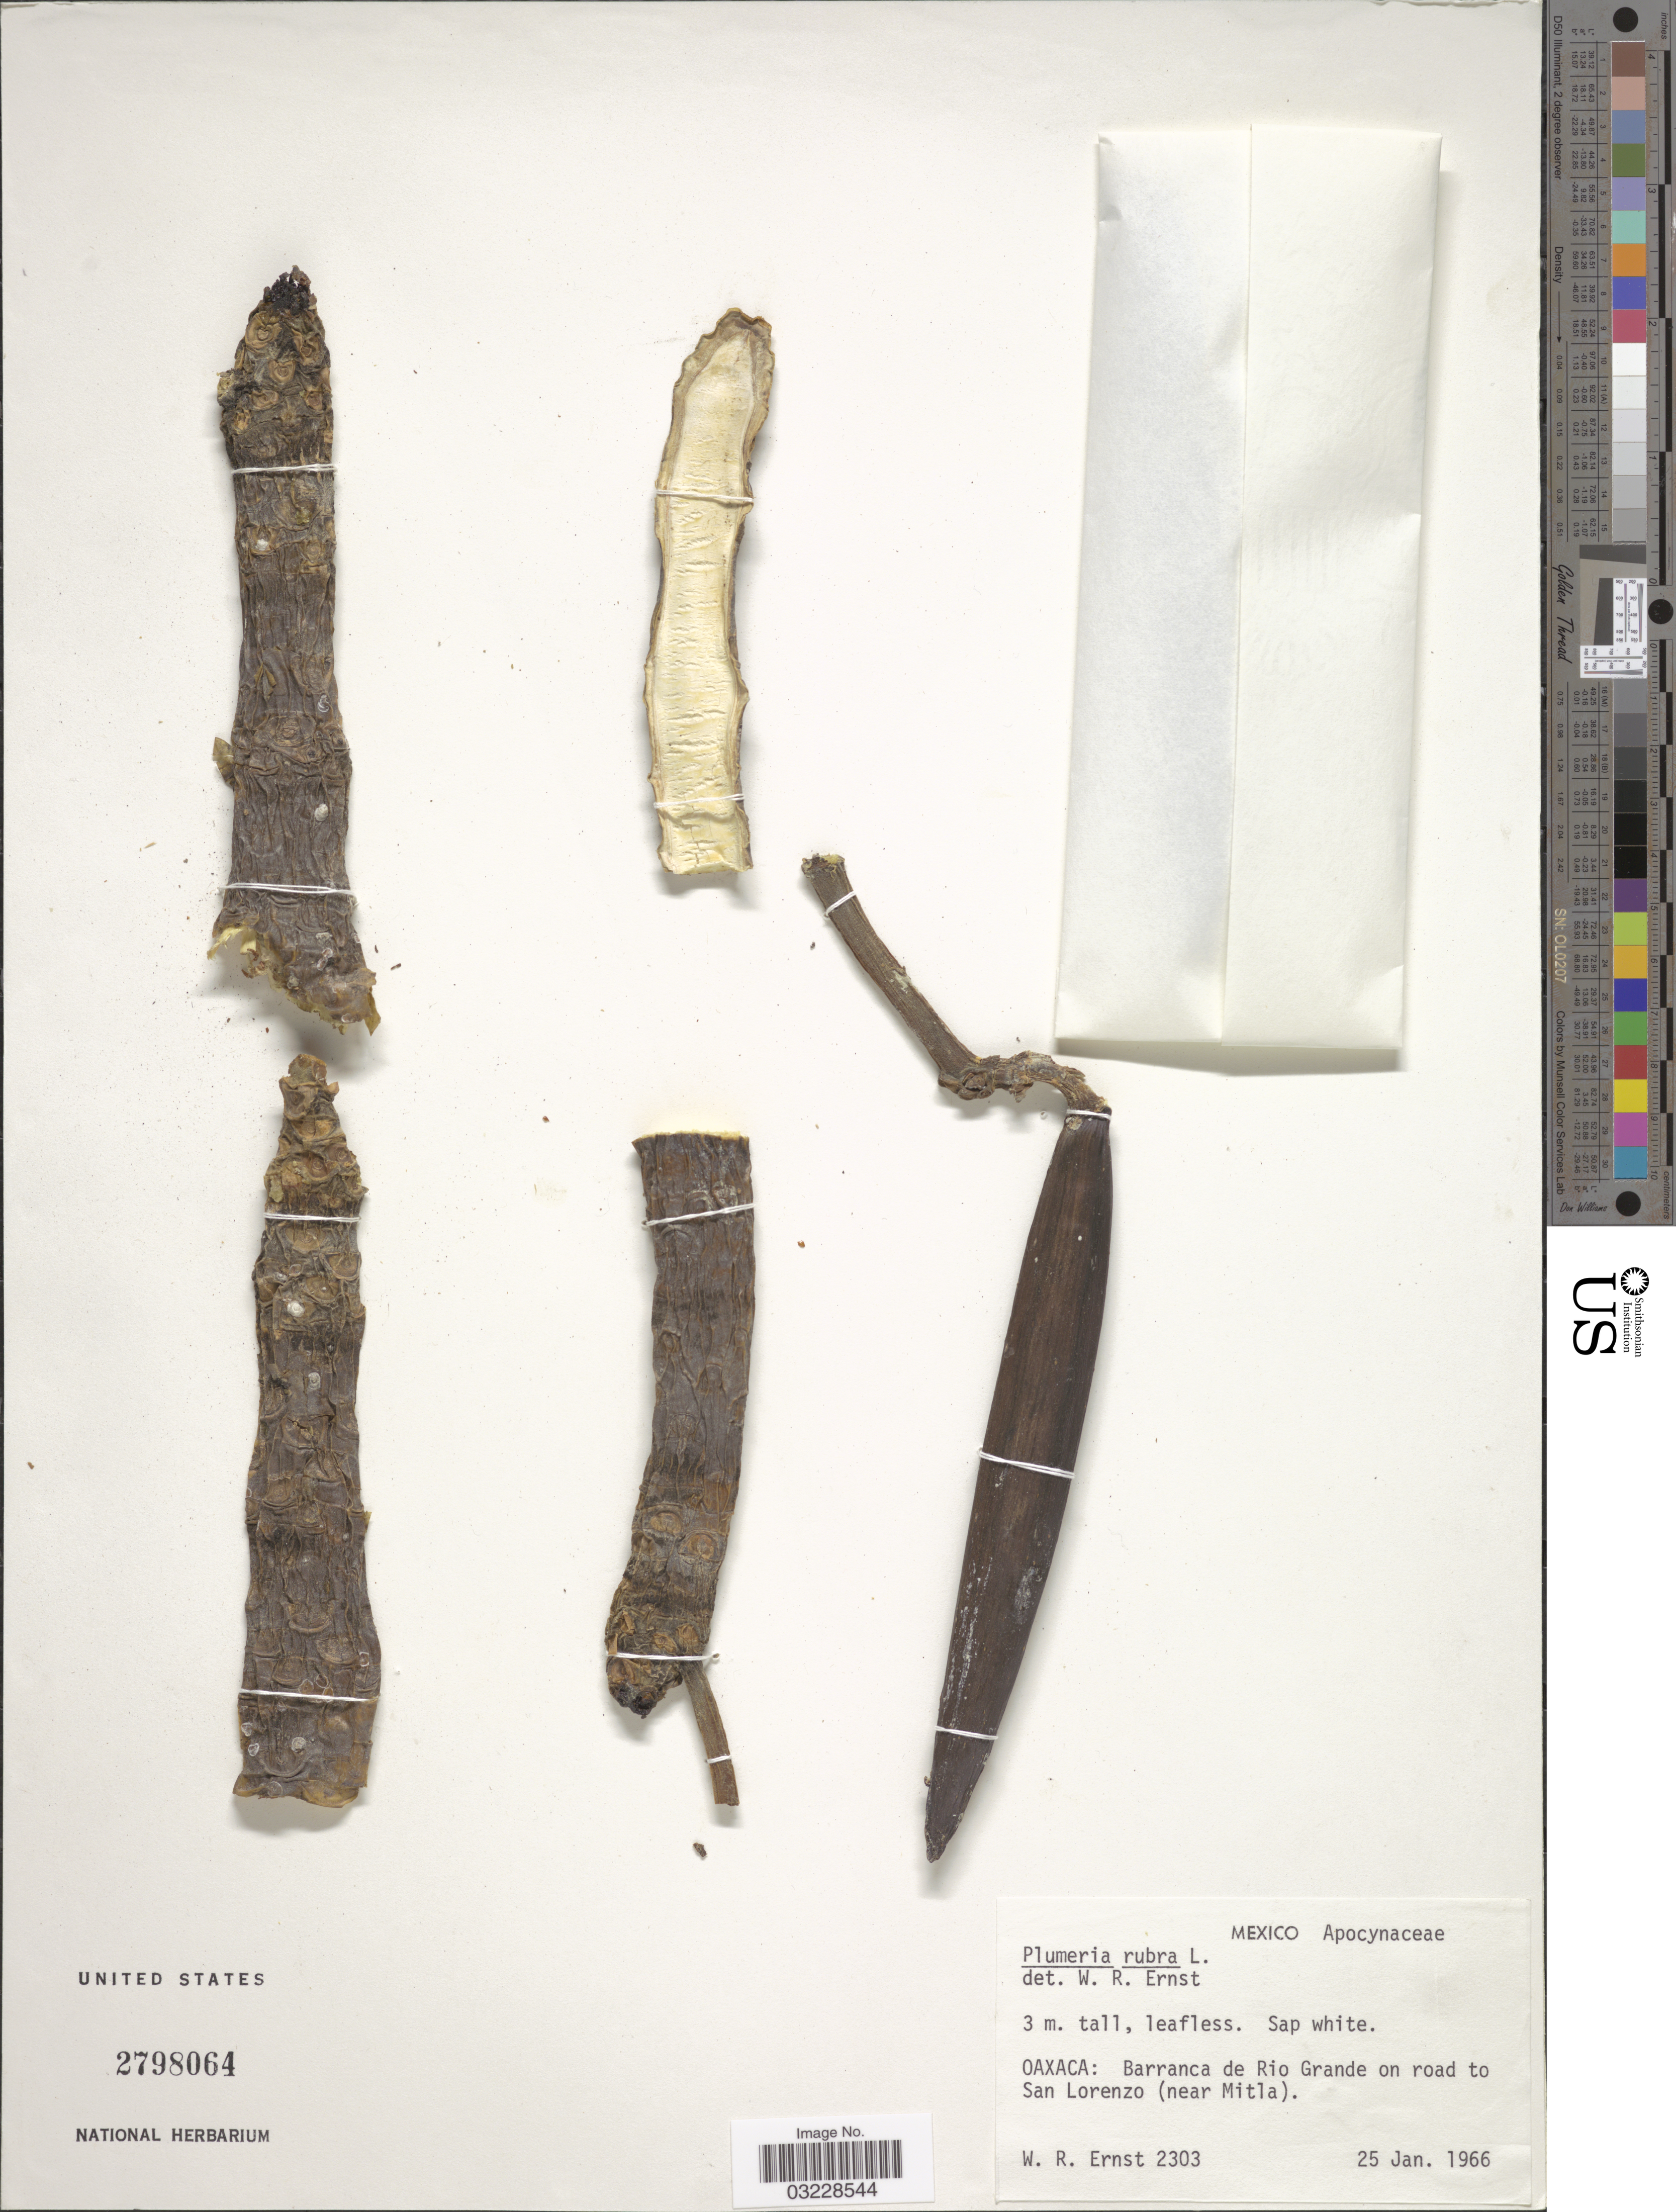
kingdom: Plantae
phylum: Tracheophyta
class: Magnoliopsida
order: Gentianales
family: Apocynaceae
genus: Plumeria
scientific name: Plumeria rubra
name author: L.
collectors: W. R. Ernst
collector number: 2303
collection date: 1966-01-25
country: Mexico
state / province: Oaxaca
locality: Barranca de Rio Grande on road to San Lorenzo (near Mitla).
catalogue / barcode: US 2798064